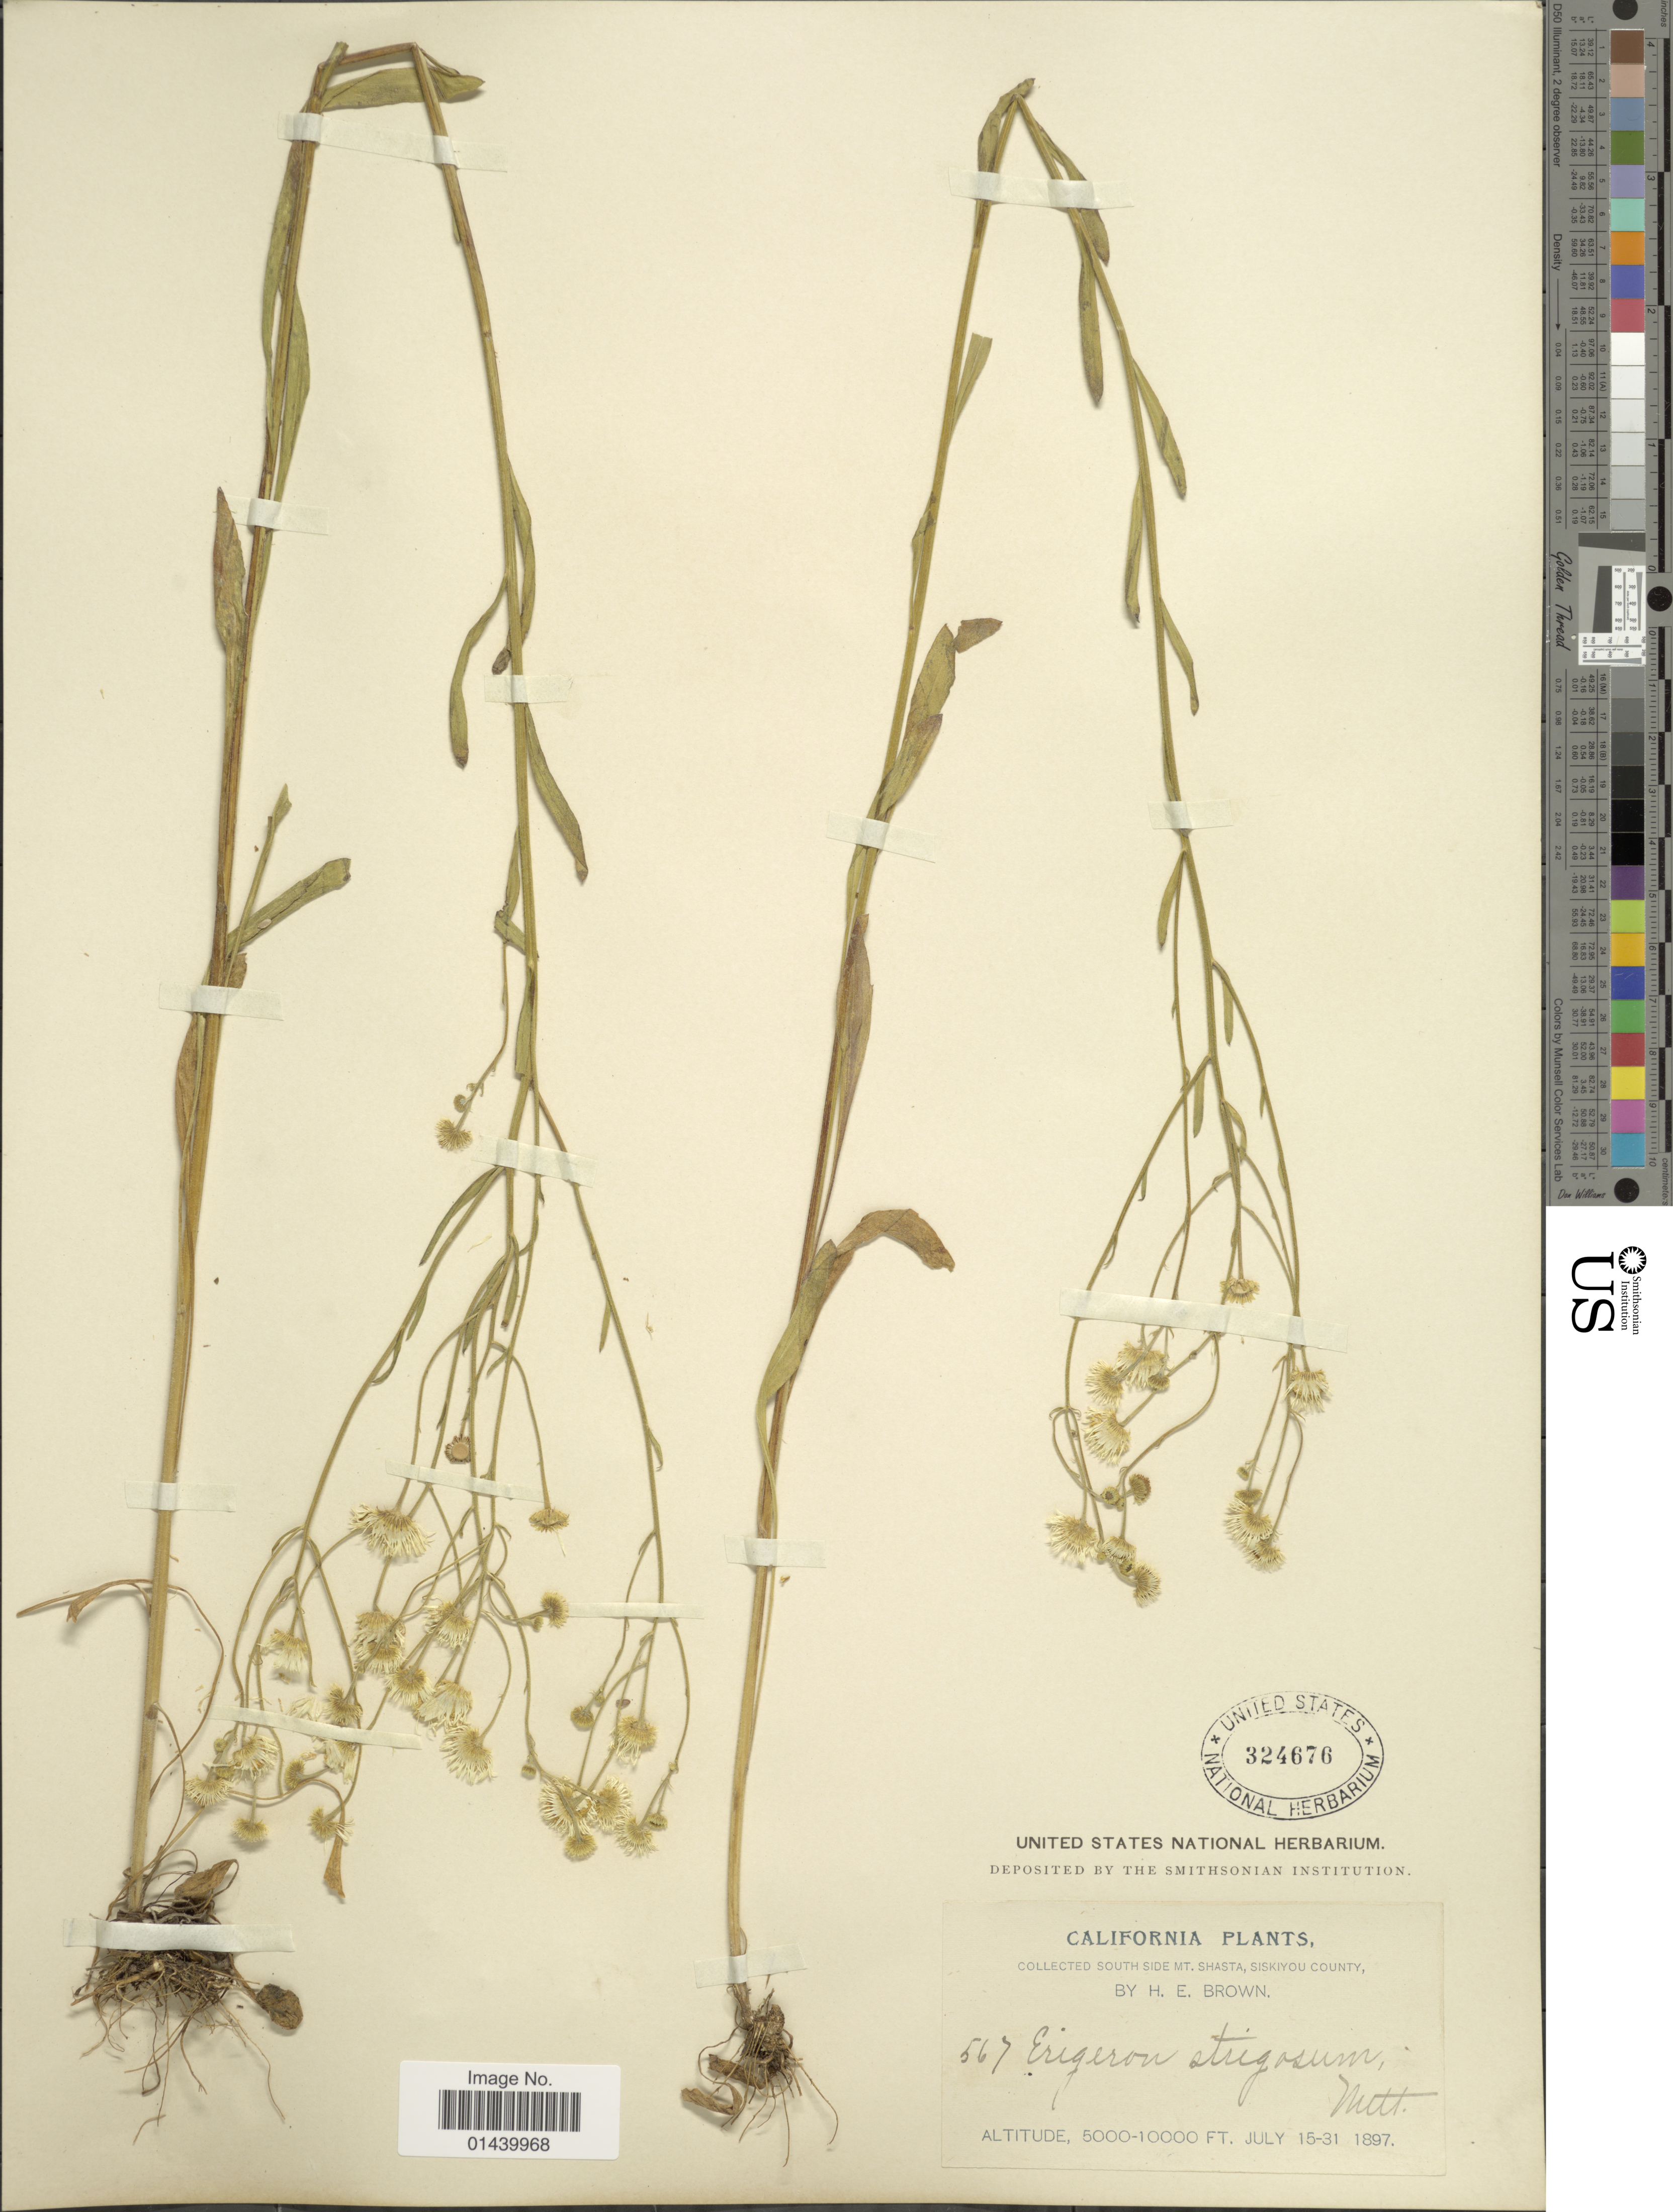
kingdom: Plantae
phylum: Tracheophyta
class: Magnoliopsida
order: Asterales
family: Asteraceae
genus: Erigeron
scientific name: Erigeron strigosus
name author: Muhl. ex Willd.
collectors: H. E. Brown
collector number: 567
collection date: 1897-07-15/1897-07-31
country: United States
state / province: California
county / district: Siskiyou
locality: South side Mt. Shasta, Siskiyou County.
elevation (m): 1524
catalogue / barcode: US 324676